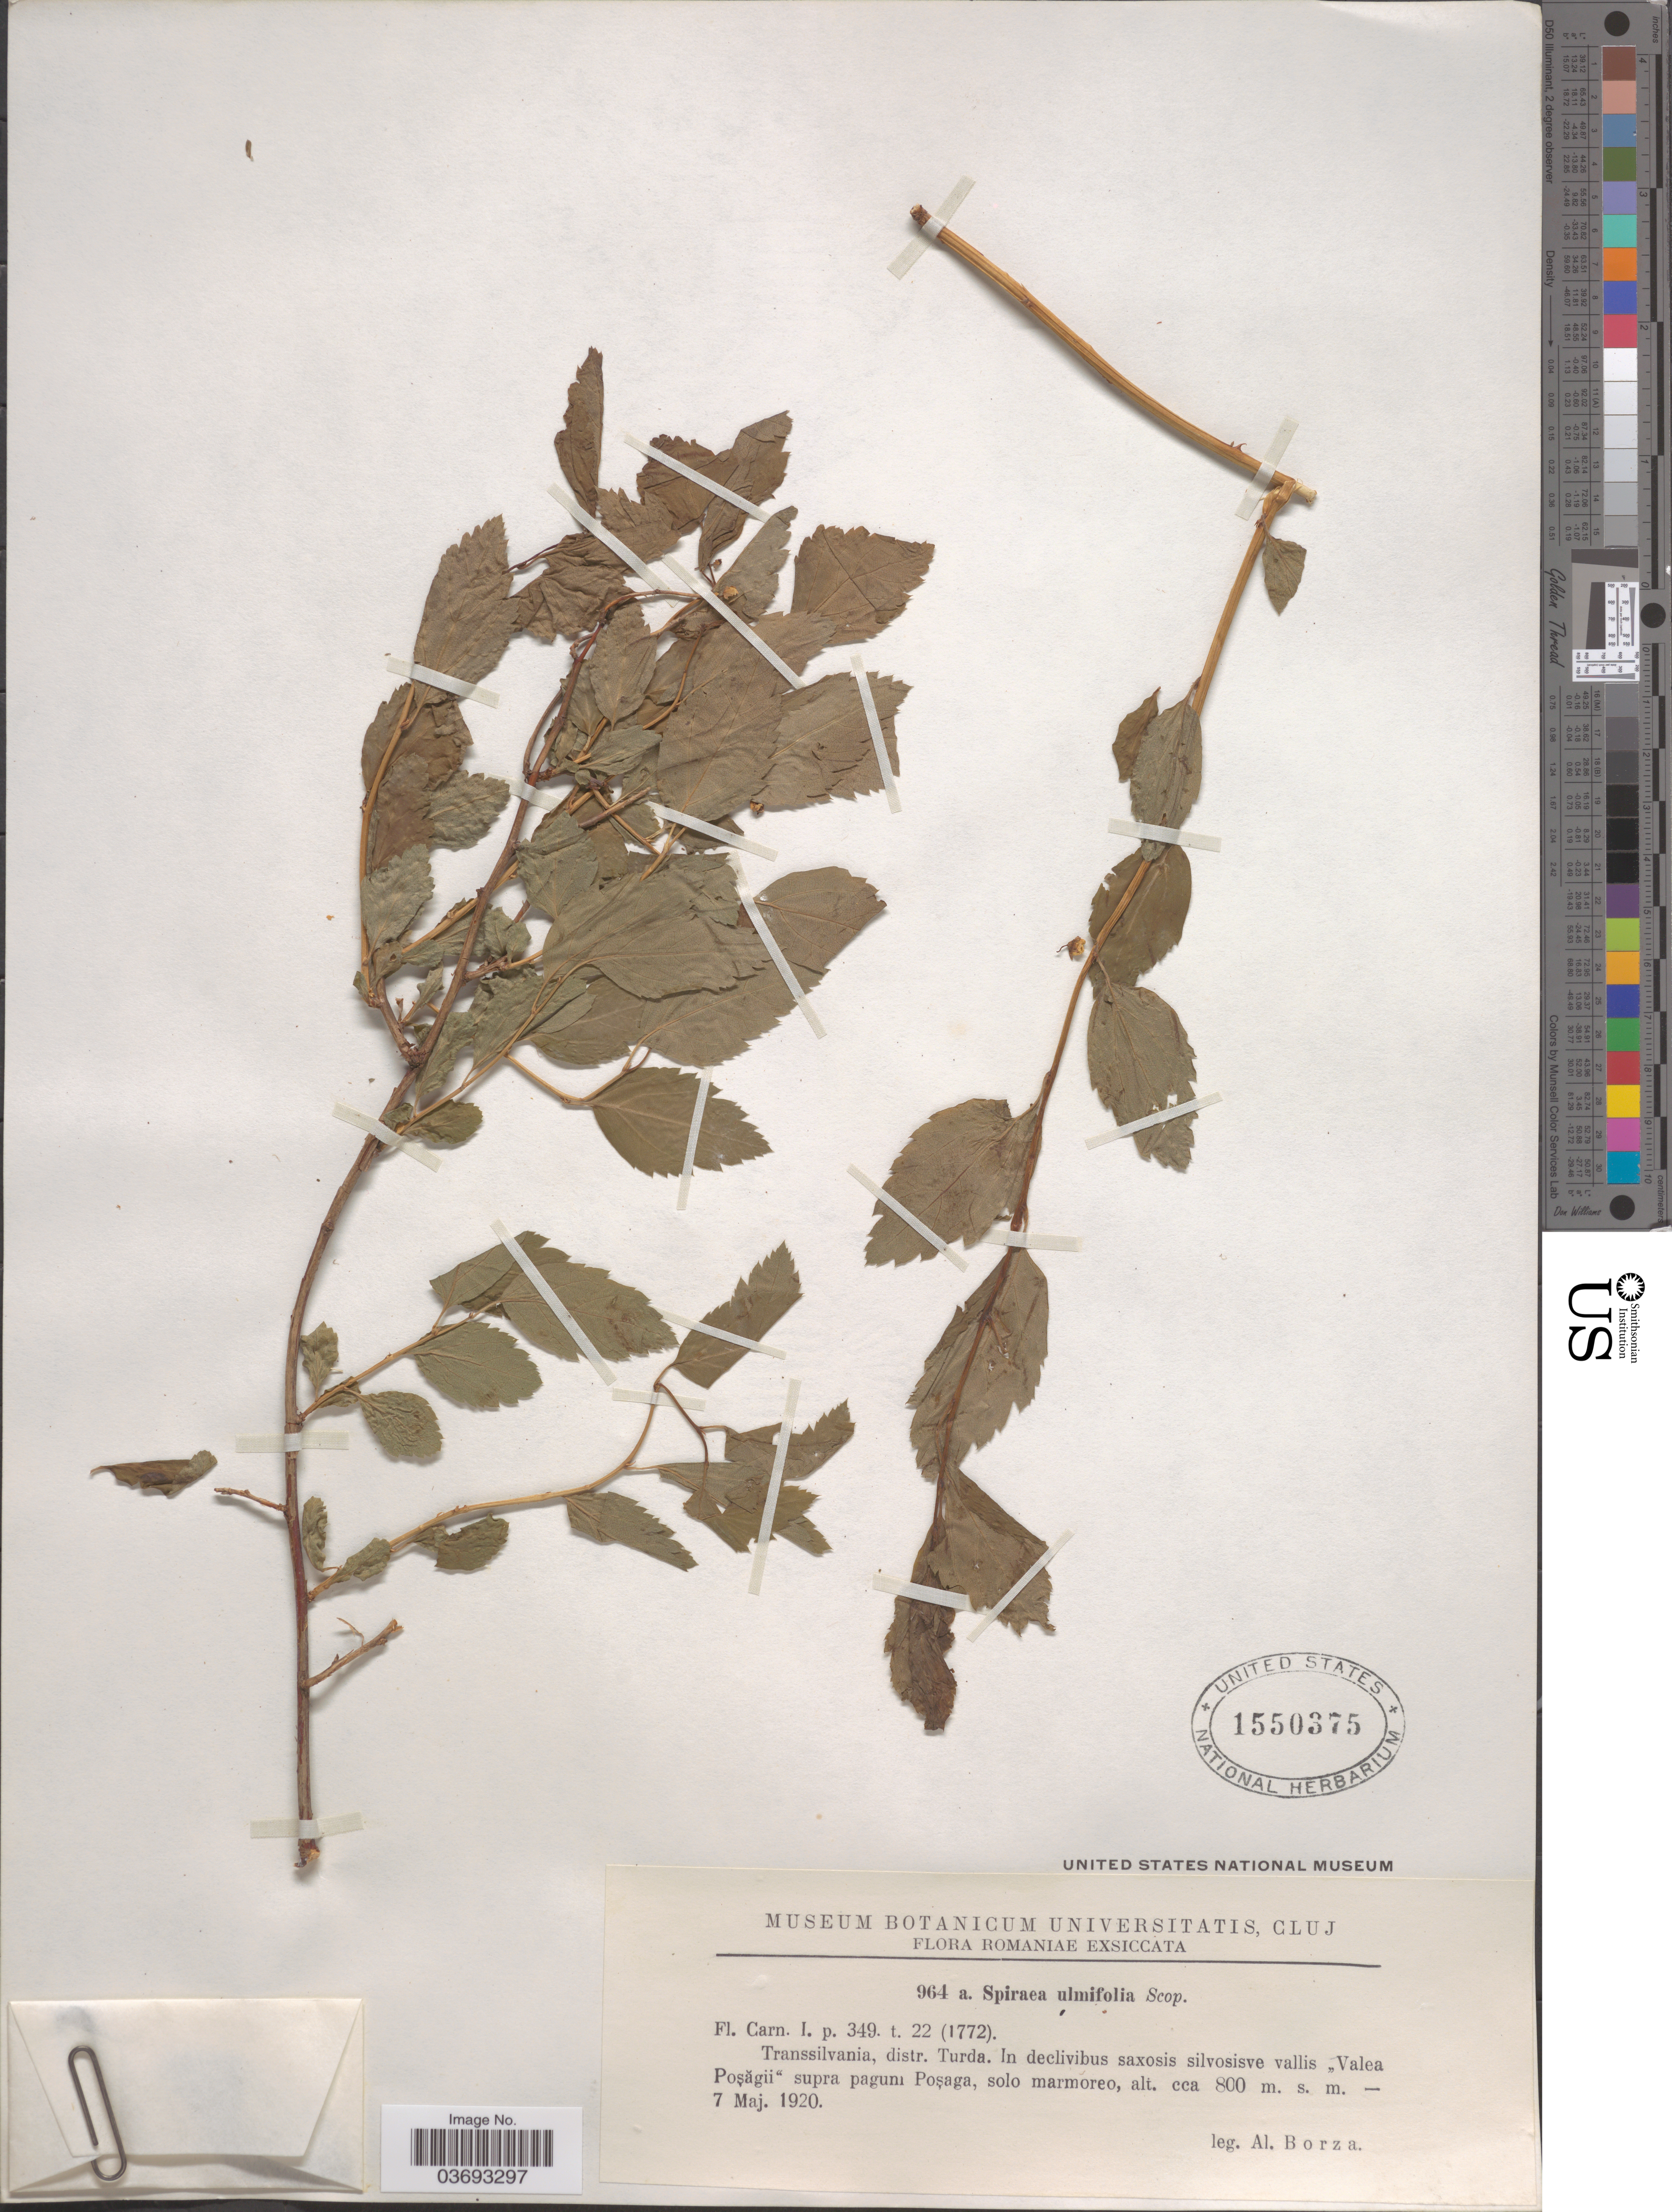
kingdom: Plantae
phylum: Tracheophyta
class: Magnoliopsida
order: Rosales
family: Rosaceae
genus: Spiraea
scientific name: Spiraea ulmifolia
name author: Scop.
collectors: A. Borza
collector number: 964a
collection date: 1920-05-07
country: Romania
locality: Transsilvania, distr. Turda. In declivibus saxosis silvosisve vallis "Valea Poşăgii" supra pagum Poşaga, solo marmoreo.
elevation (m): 800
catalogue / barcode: US 1550375